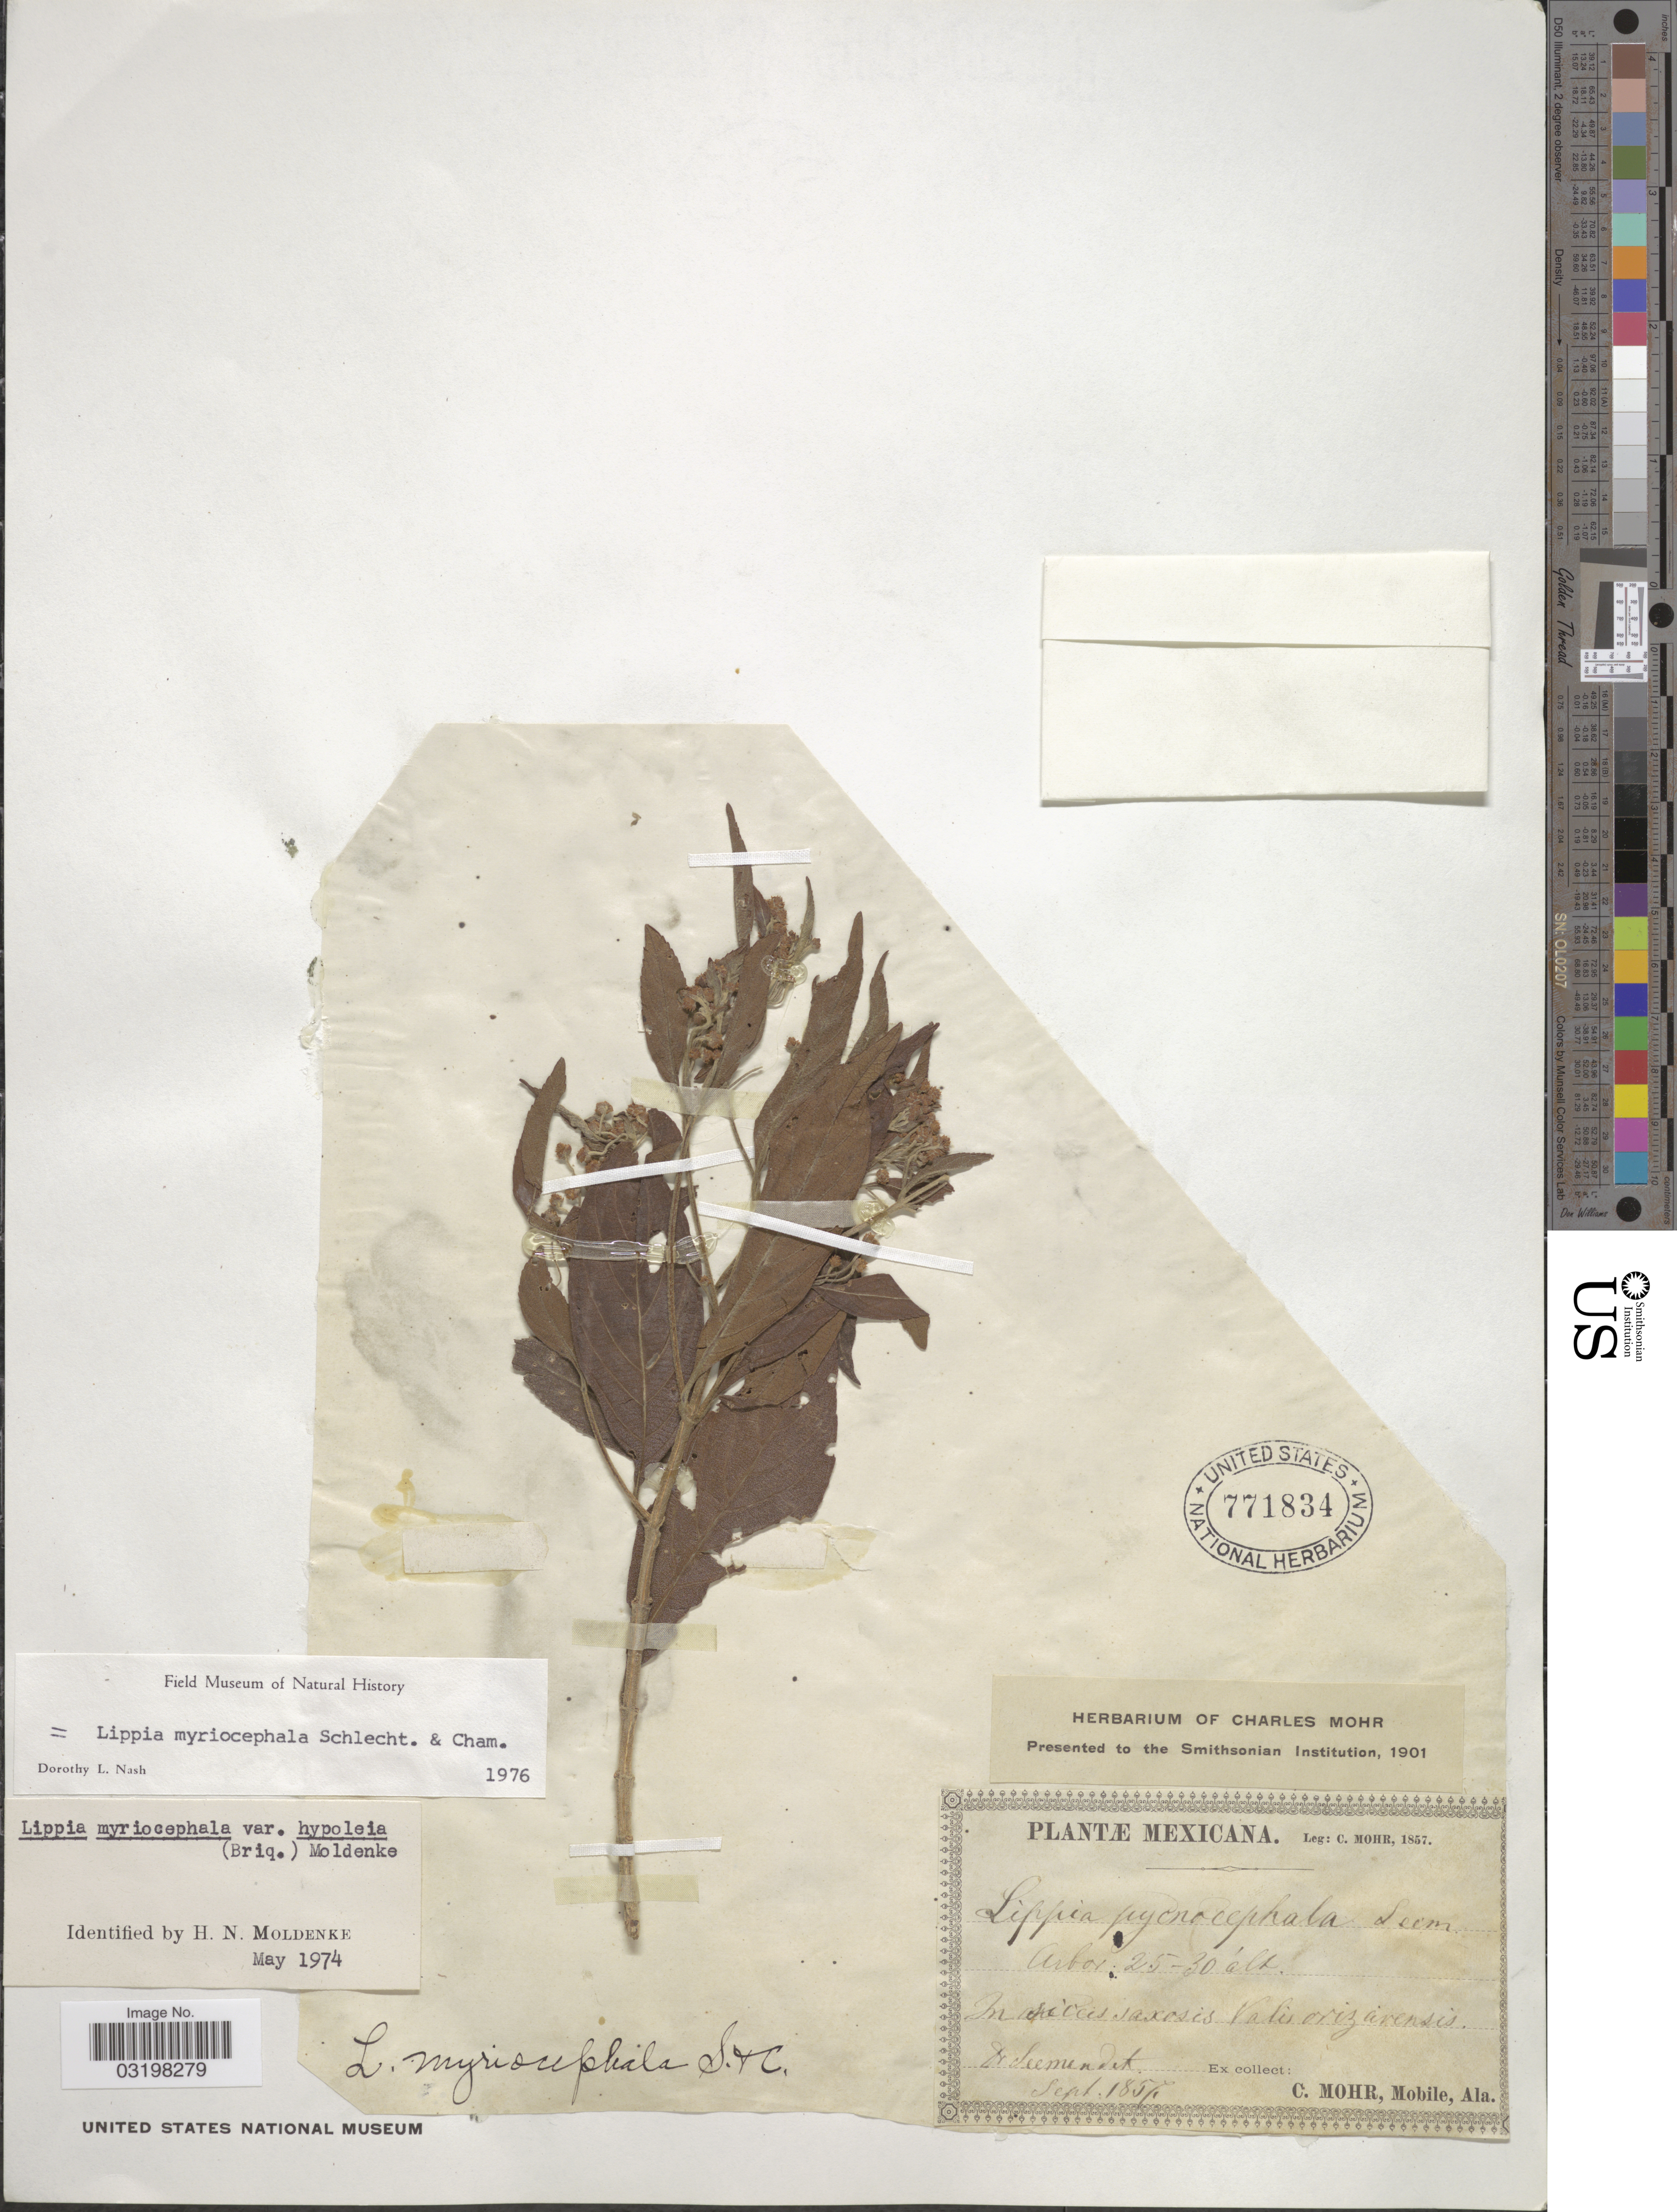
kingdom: Plantae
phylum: Tracheophyta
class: Magnoliopsida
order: Lamiales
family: Verbenaceae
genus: Lippia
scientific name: Lippia myriocephala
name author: Schltdl. & Cham.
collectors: Mohr, C. T. (herbarium)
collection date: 1857-09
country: Mexico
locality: In siccis saxosis Valis Orizavensis.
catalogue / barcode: US 771834